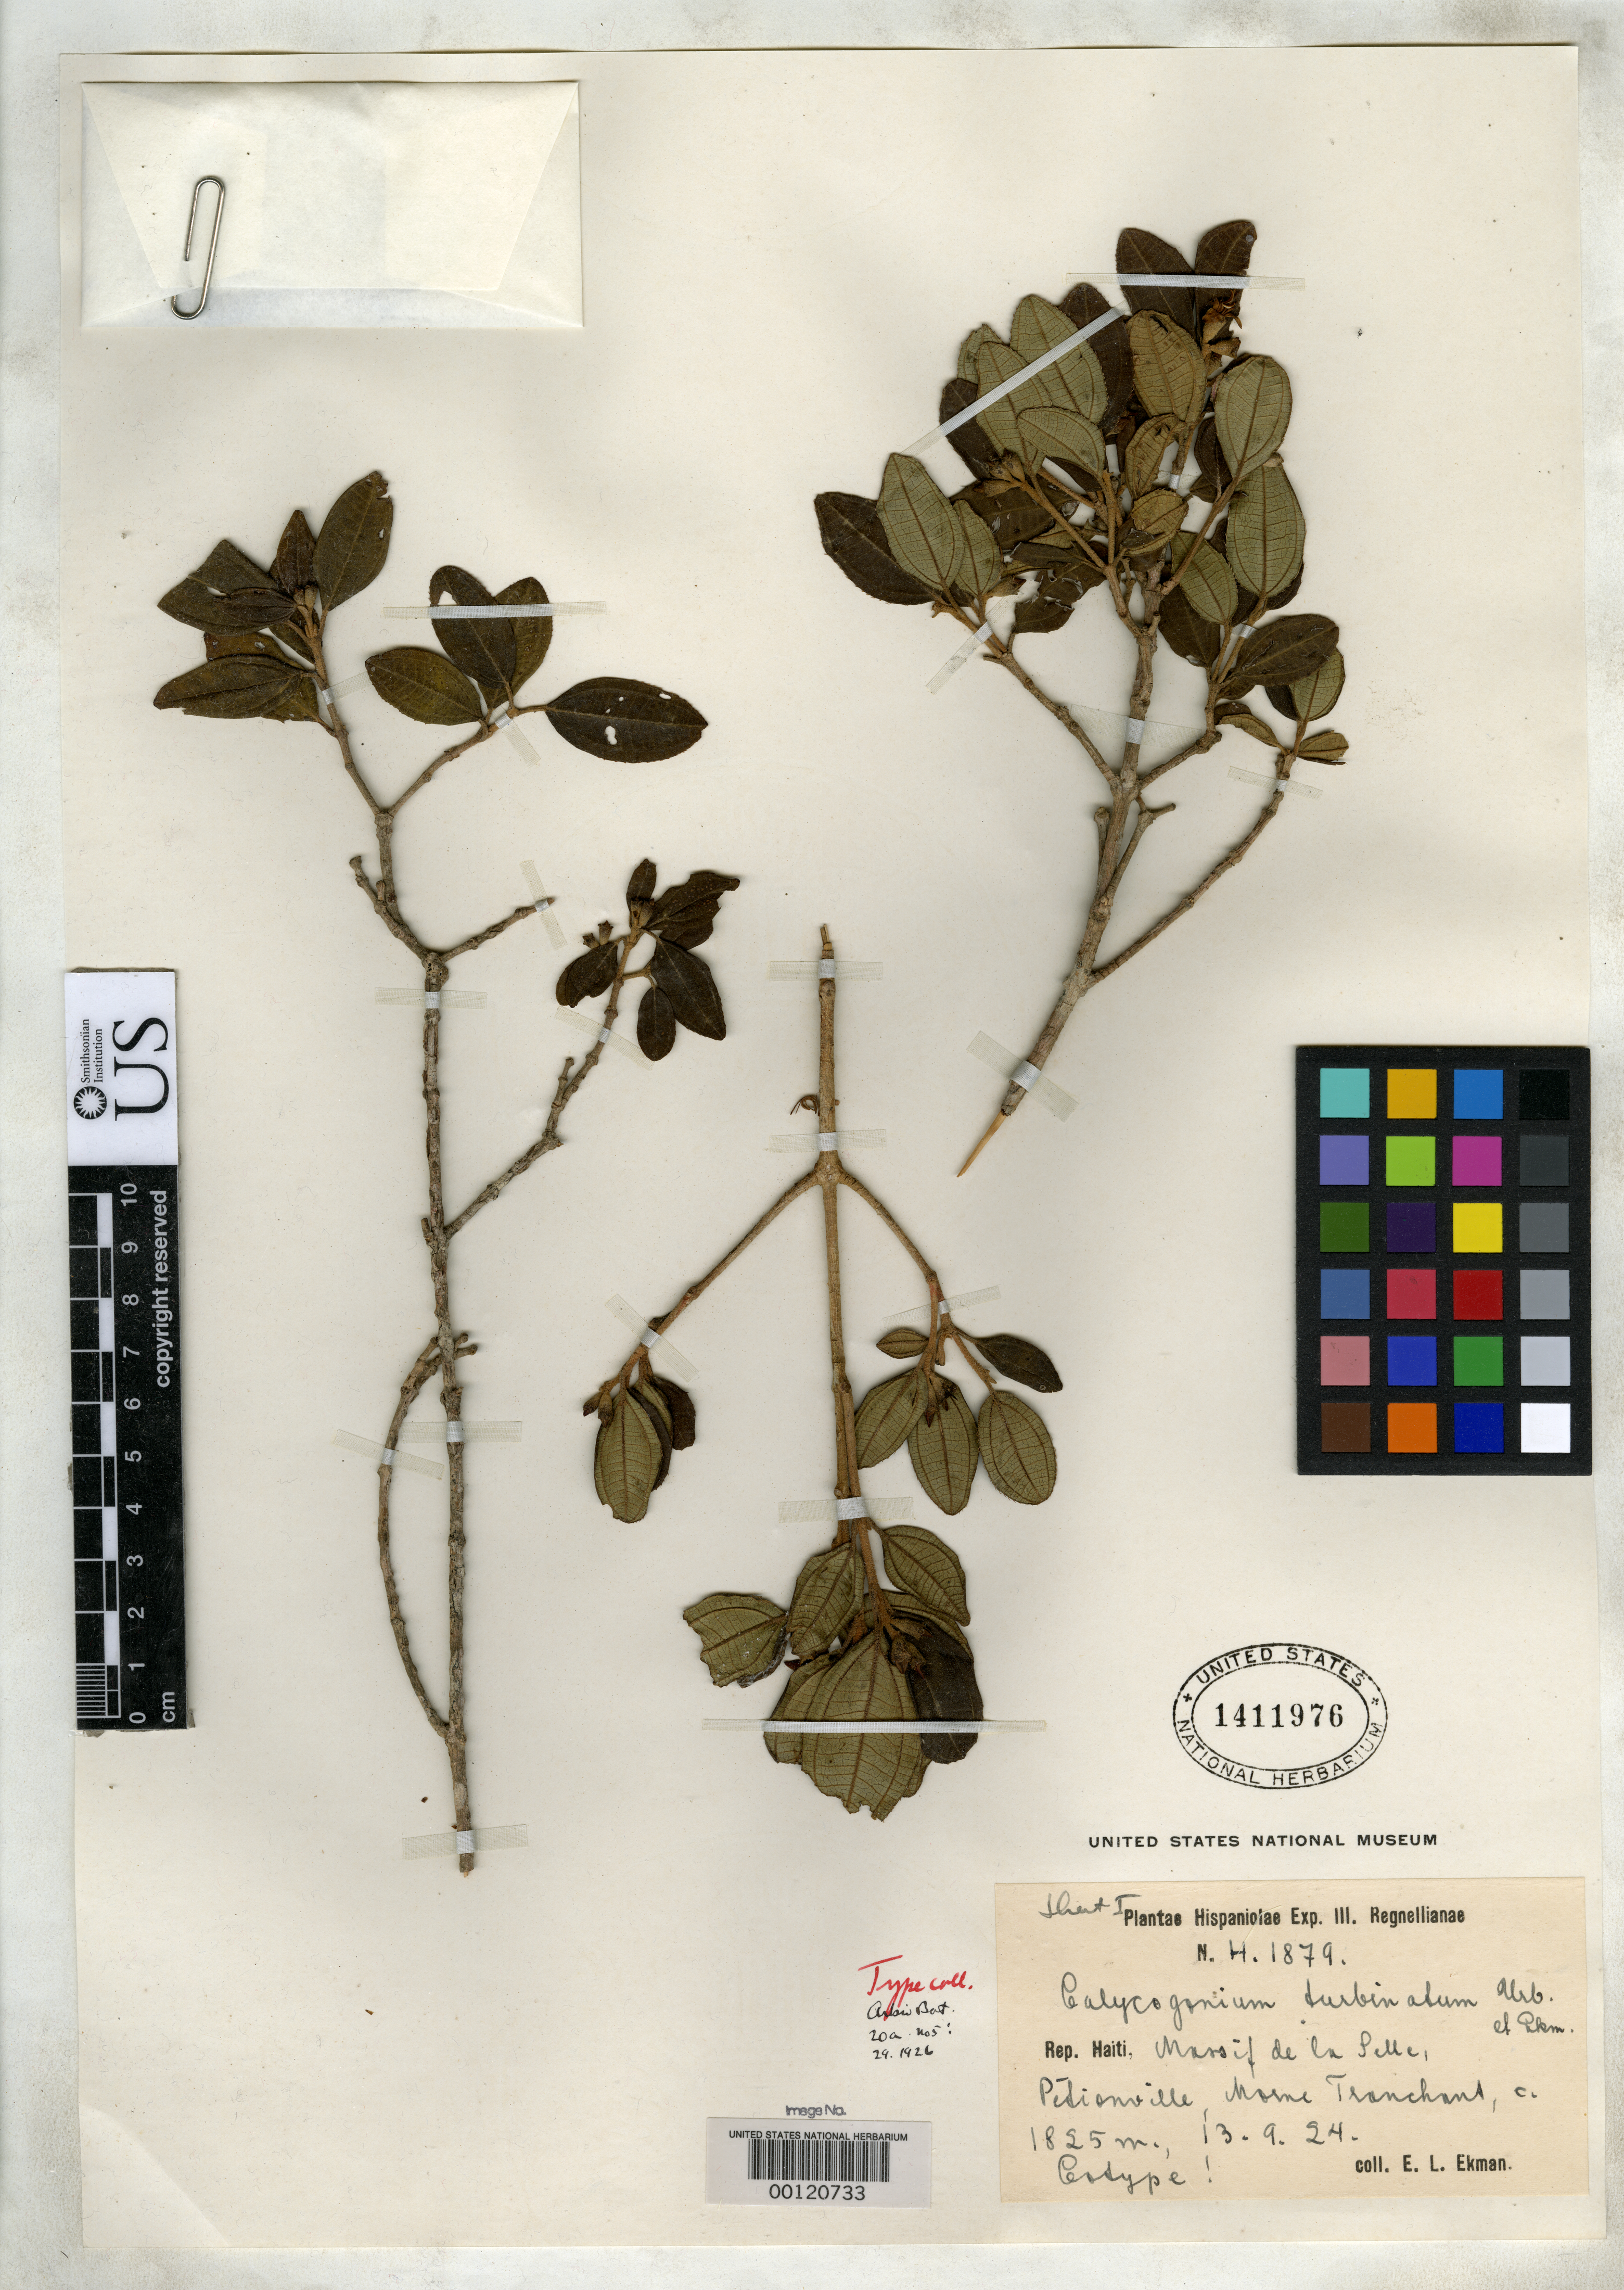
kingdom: Plantae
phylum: Tracheophyta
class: Magnoliopsida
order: Myrtales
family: Melastomataceae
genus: Calycogonium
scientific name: Calycogonium turbinatum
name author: Urb. & Ekman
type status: Isotype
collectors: E. L. Ekman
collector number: H 1879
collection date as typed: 13 Sep 1924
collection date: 1924-09-13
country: Haiti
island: Hispaniola Island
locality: Massif de la Selle, Petionville, Morne Tranchant.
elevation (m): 1825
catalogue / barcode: US 1411976